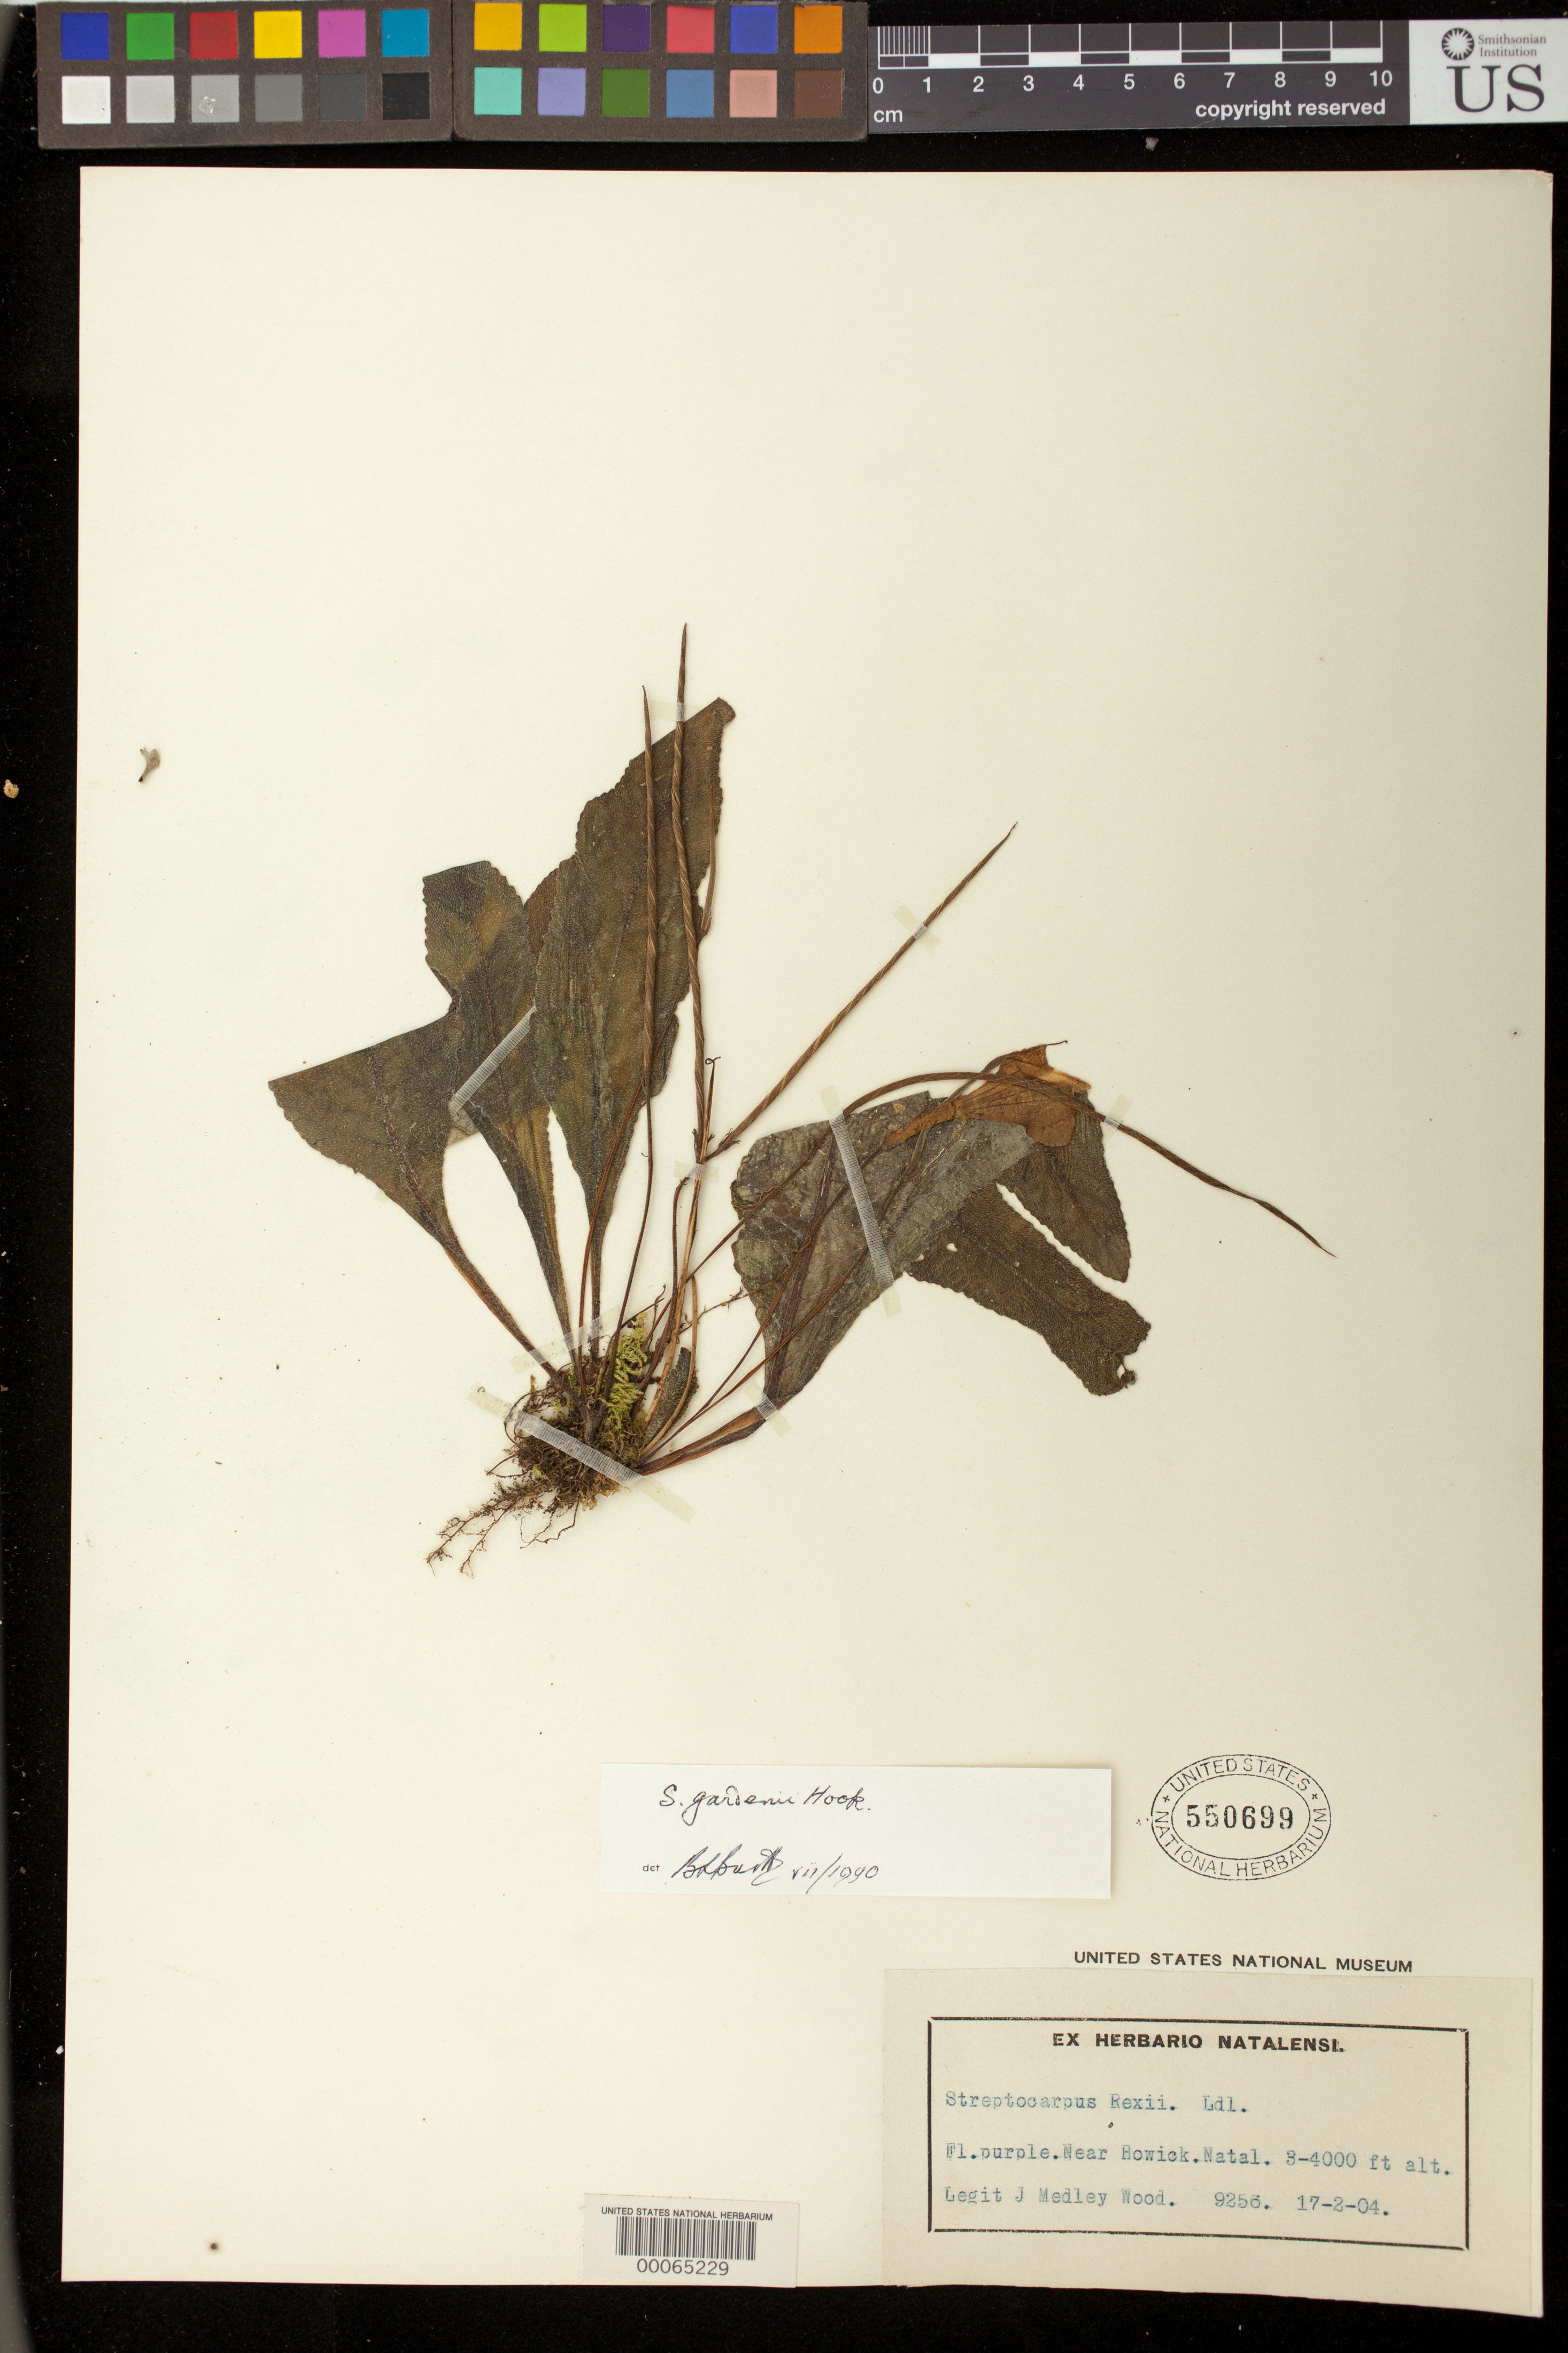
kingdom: Plantae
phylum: Tracheophyta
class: Magnoliopsida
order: Lamiales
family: Gesneriaceae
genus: Streptocarpus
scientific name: Streptocarpus gardenii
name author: Hook.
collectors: J. M. Wood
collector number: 9256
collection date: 1904-02-17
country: South Africa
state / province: KwaZulu-Natal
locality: Near Howick. Natal.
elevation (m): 914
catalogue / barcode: US 550699